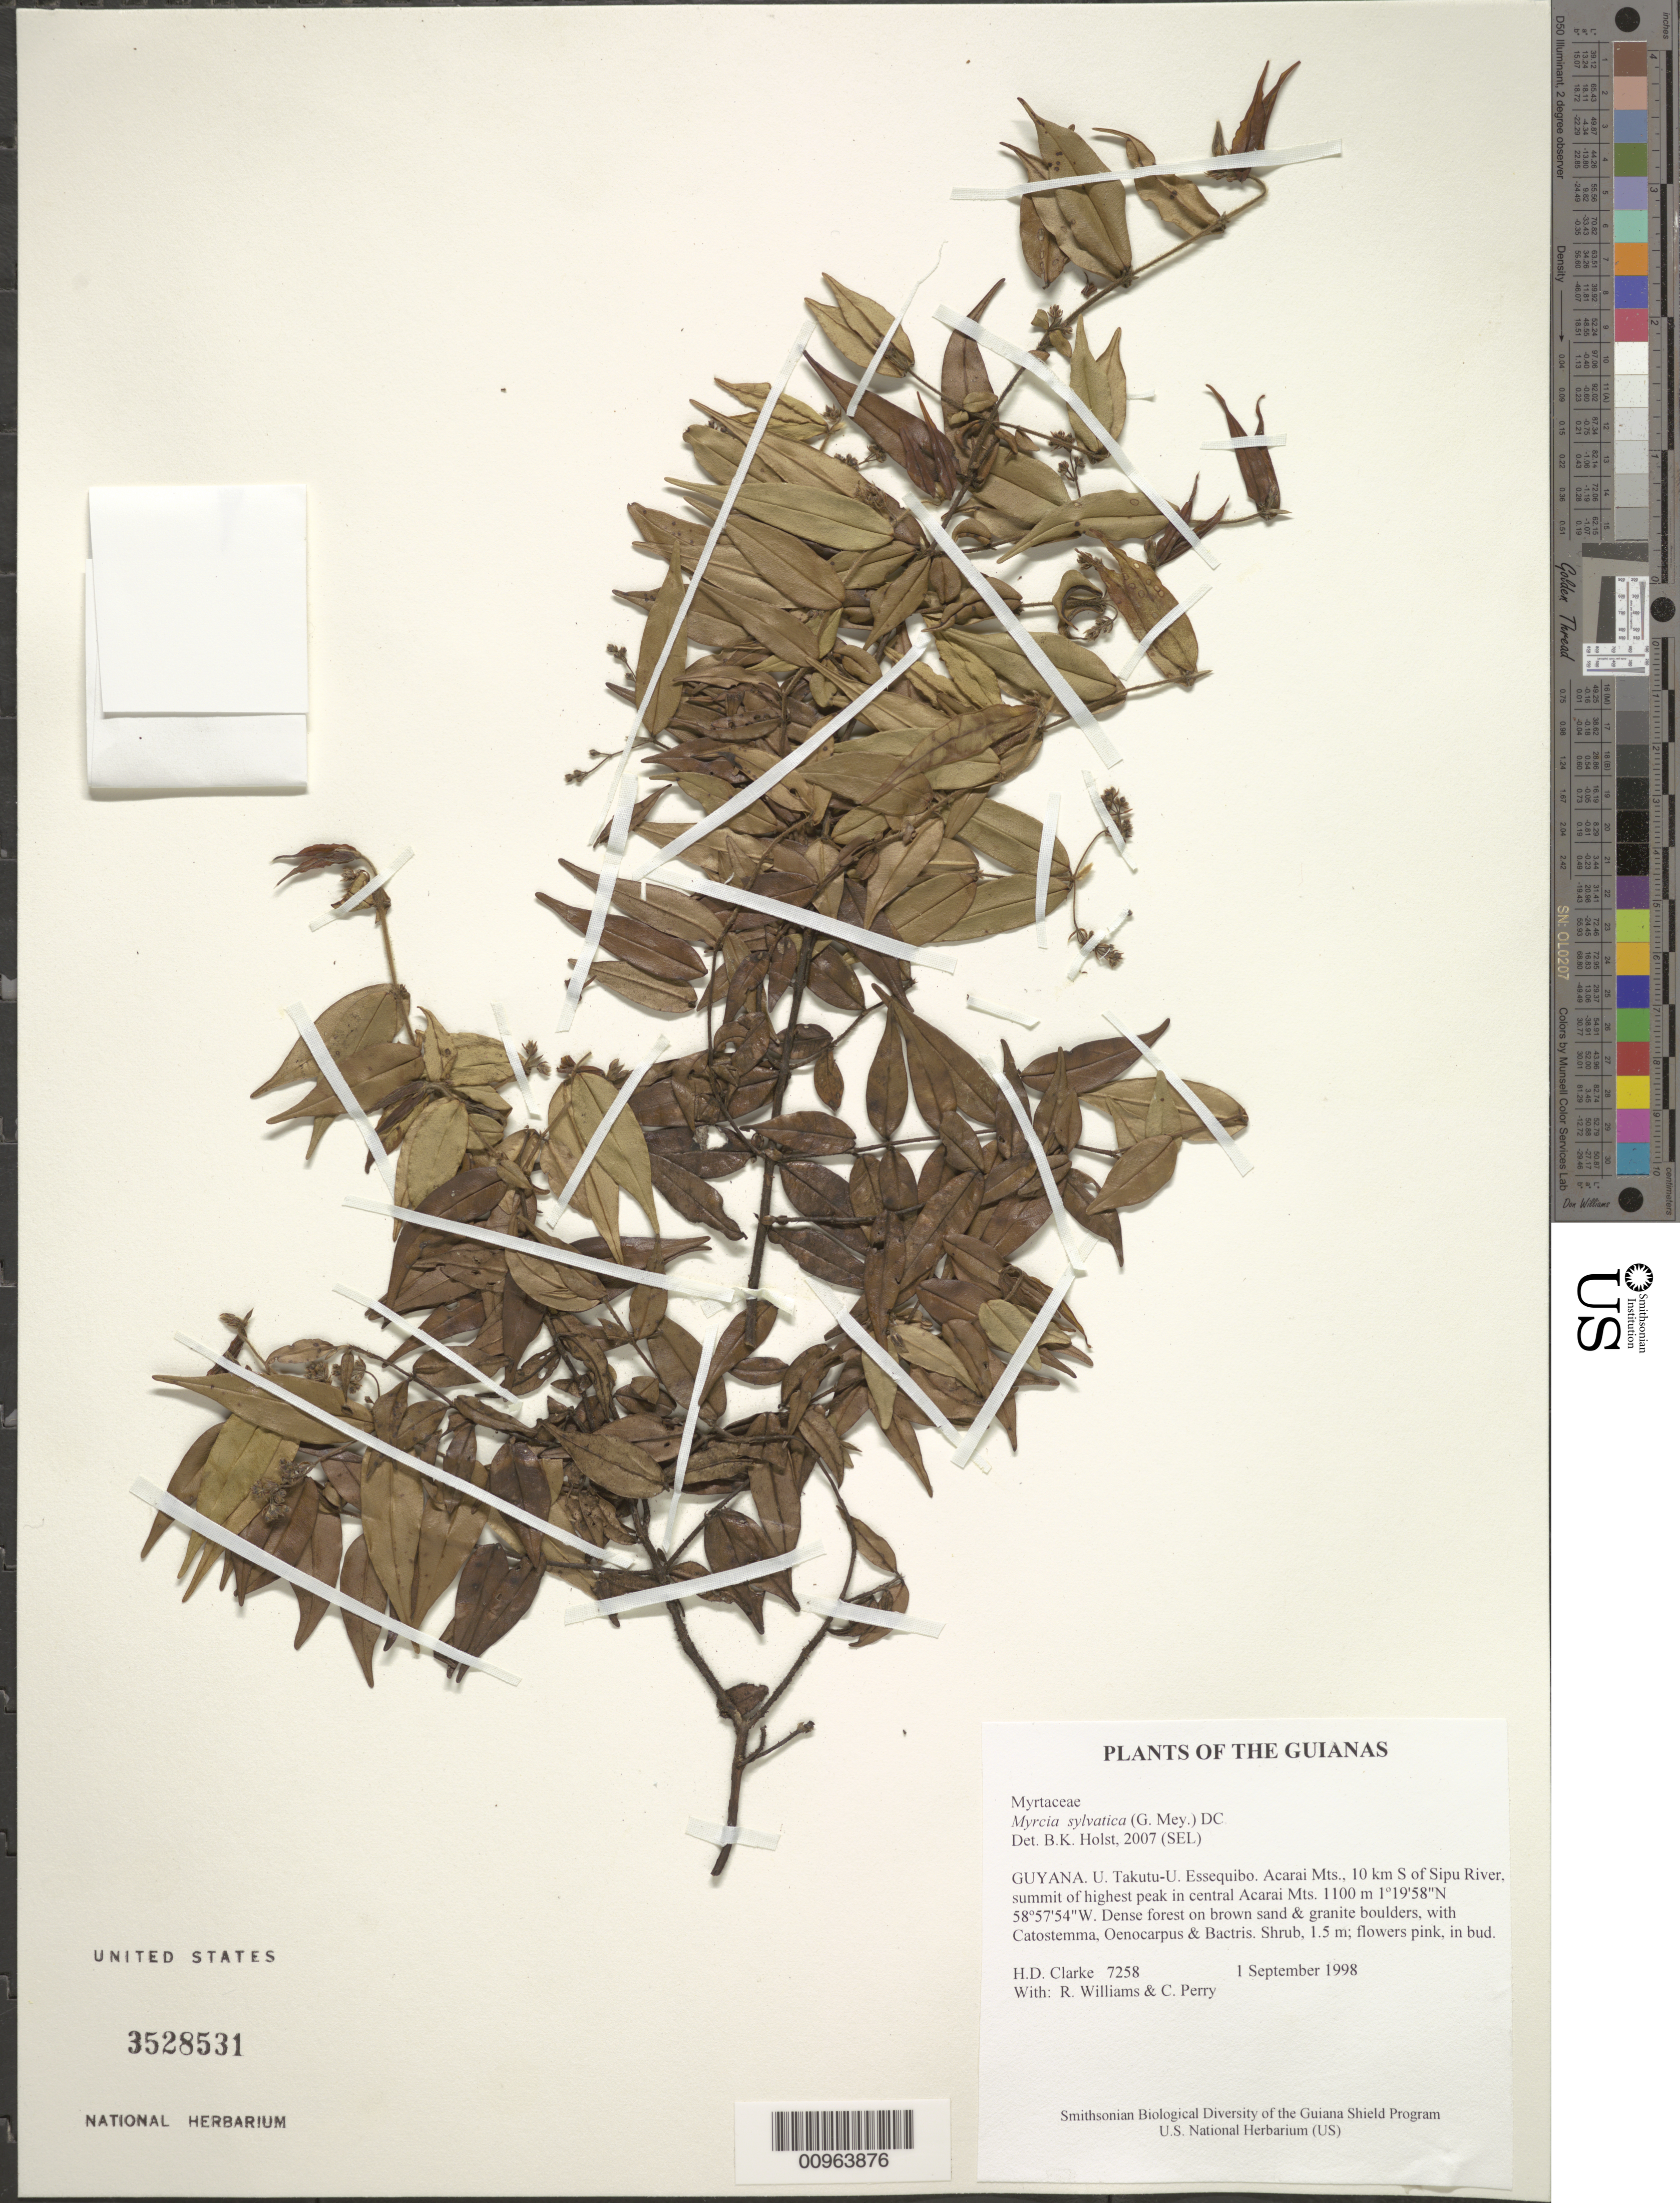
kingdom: Plantae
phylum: Tracheophyta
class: Magnoliopsida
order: Myrtales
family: Myrtaceae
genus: Myrcia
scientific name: Myrcia sylvatica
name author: (G. Mey.) DC.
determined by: Holst, Bruce K.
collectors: H. D. Clarke, R. Williams & C. Perry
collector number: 7258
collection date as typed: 1 September 1998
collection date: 1998-09-01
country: Guyana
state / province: U. Takutu-U. Essequibo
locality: Acarai Mts., 10 km S of Sipu River, summit of highest peak in central Acarai Mts.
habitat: Dense forest on brown sand & granite boulders, with Catostemma, Oenocarpus & Bactris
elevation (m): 1100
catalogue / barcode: US 3528531